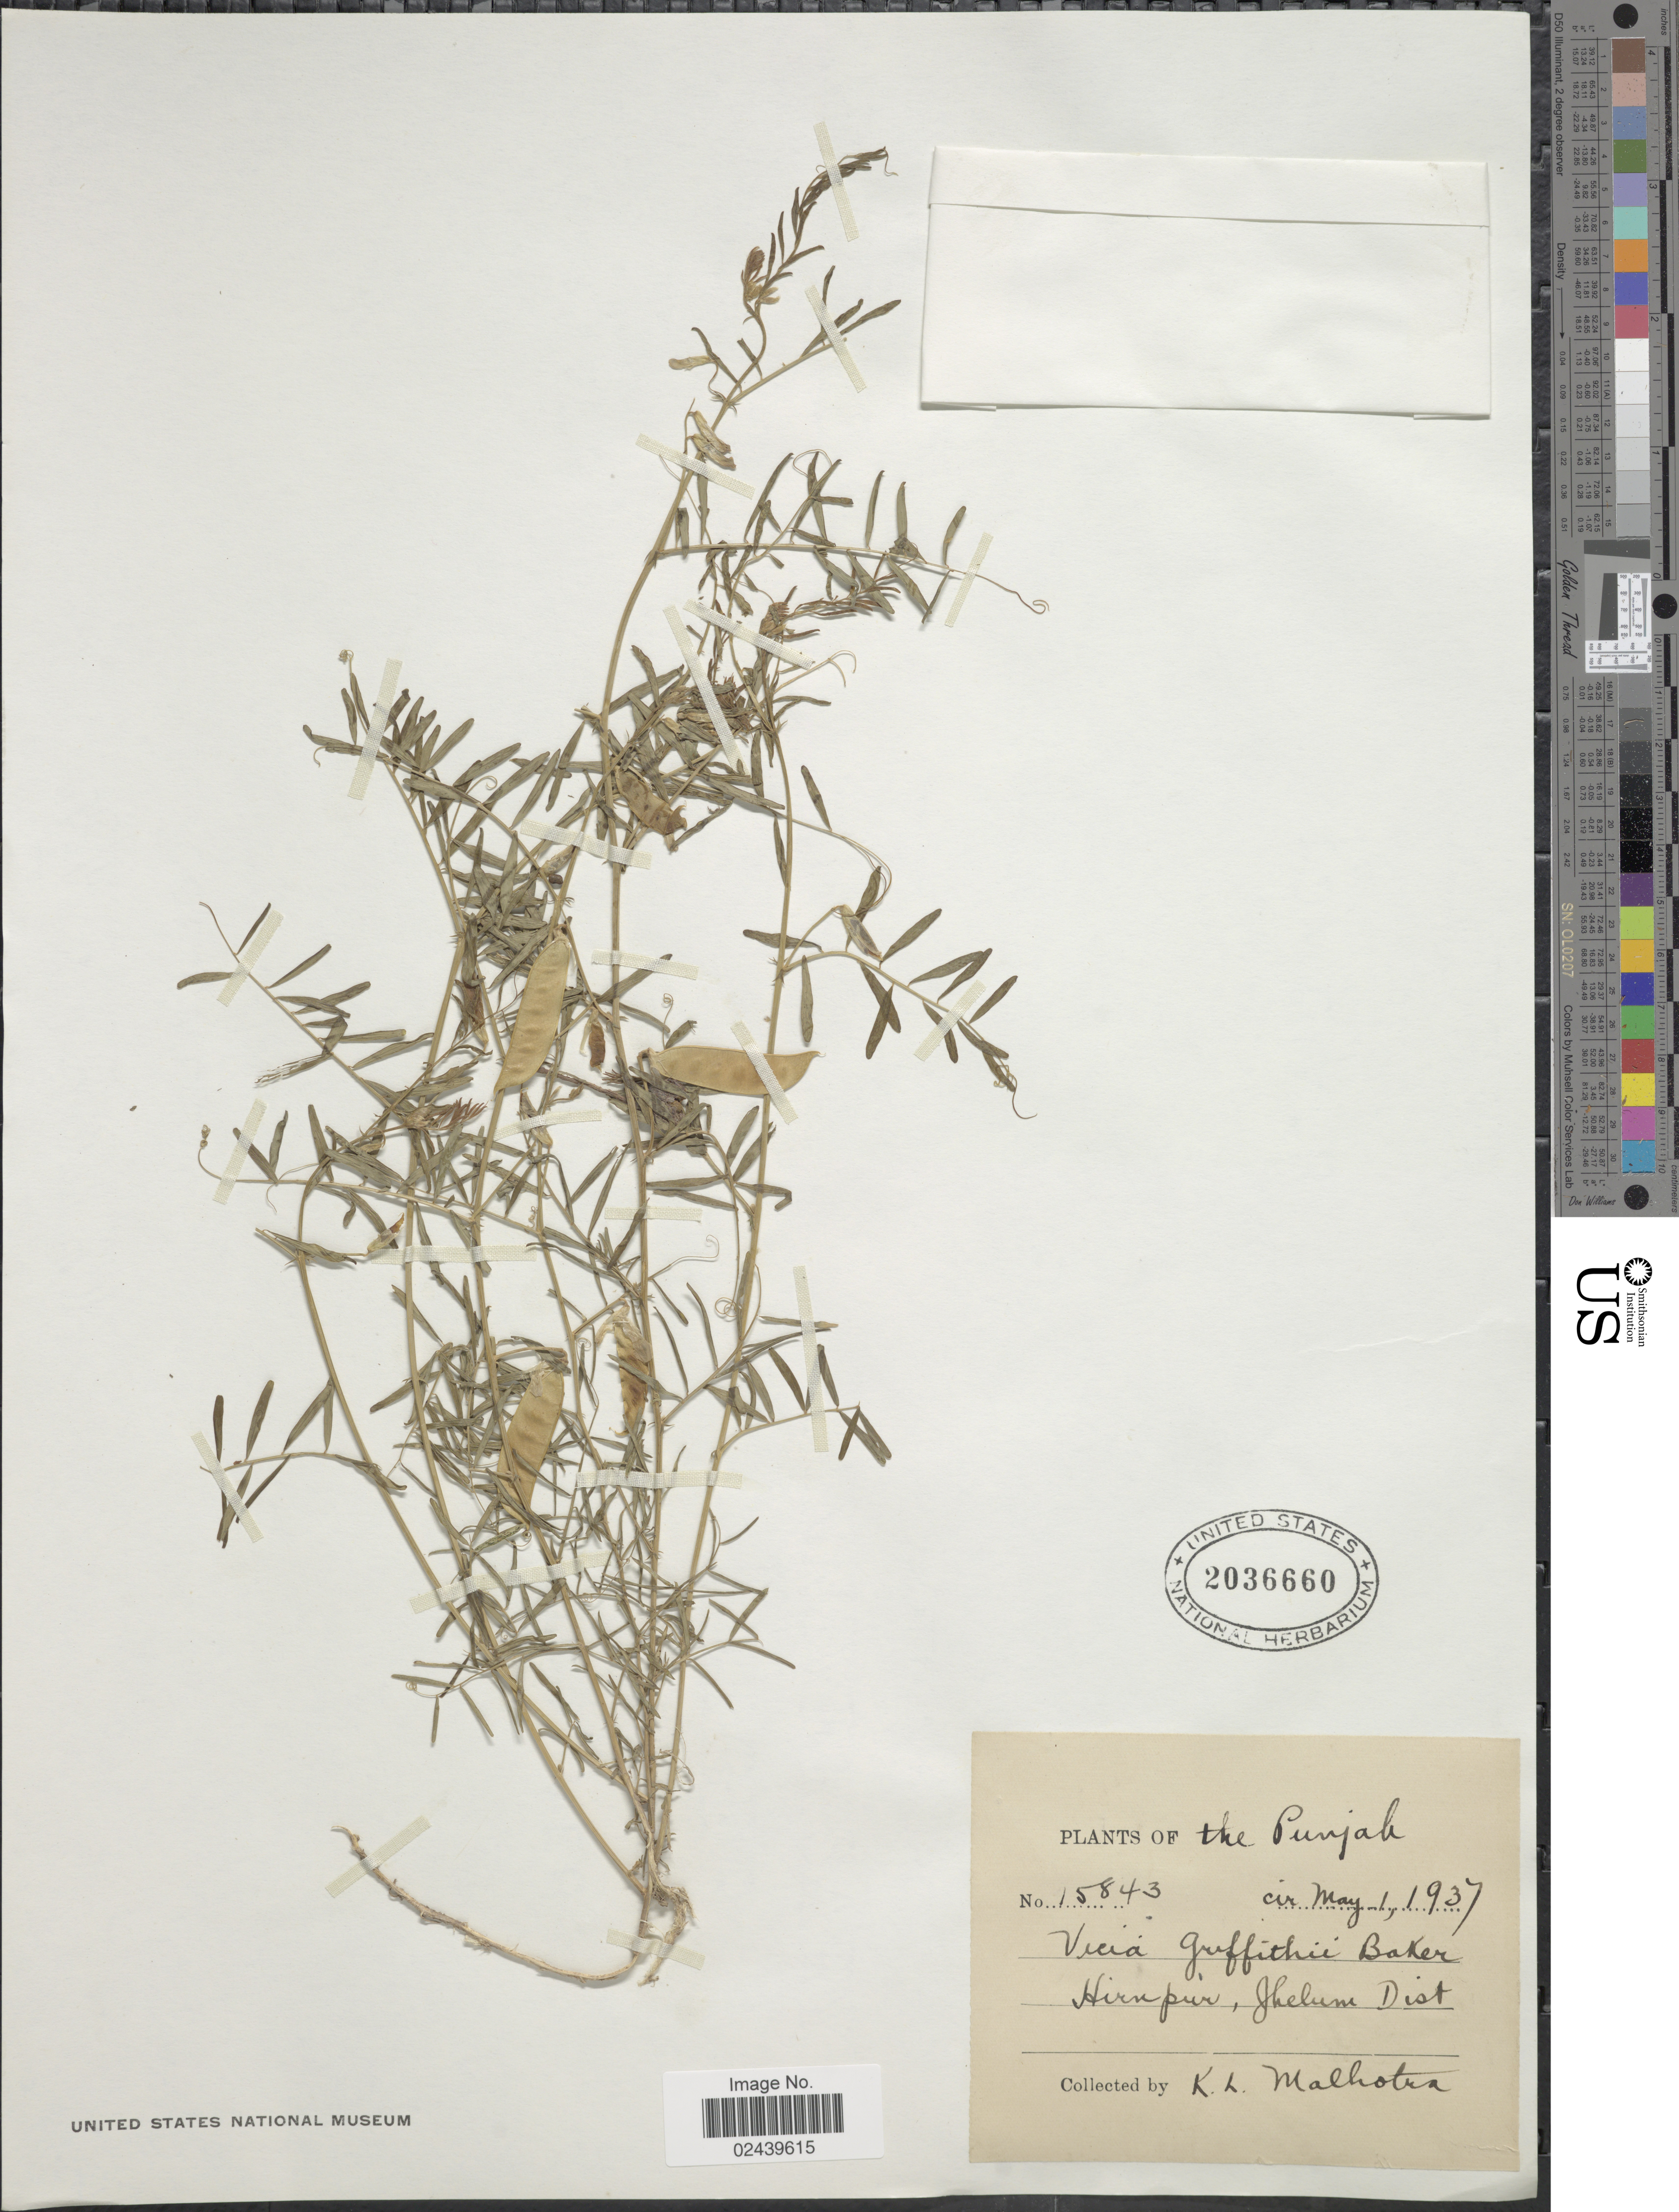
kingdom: Plantae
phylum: Tracheophyta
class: Magnoliopsida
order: Fabales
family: Fabaceae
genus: Vicia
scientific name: Vicia griffithii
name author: Baker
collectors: K. Malhotra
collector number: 15843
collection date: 1937-05-01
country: India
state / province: Punjab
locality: Hirnpur, Jhelum Dist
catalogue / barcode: US 2036660